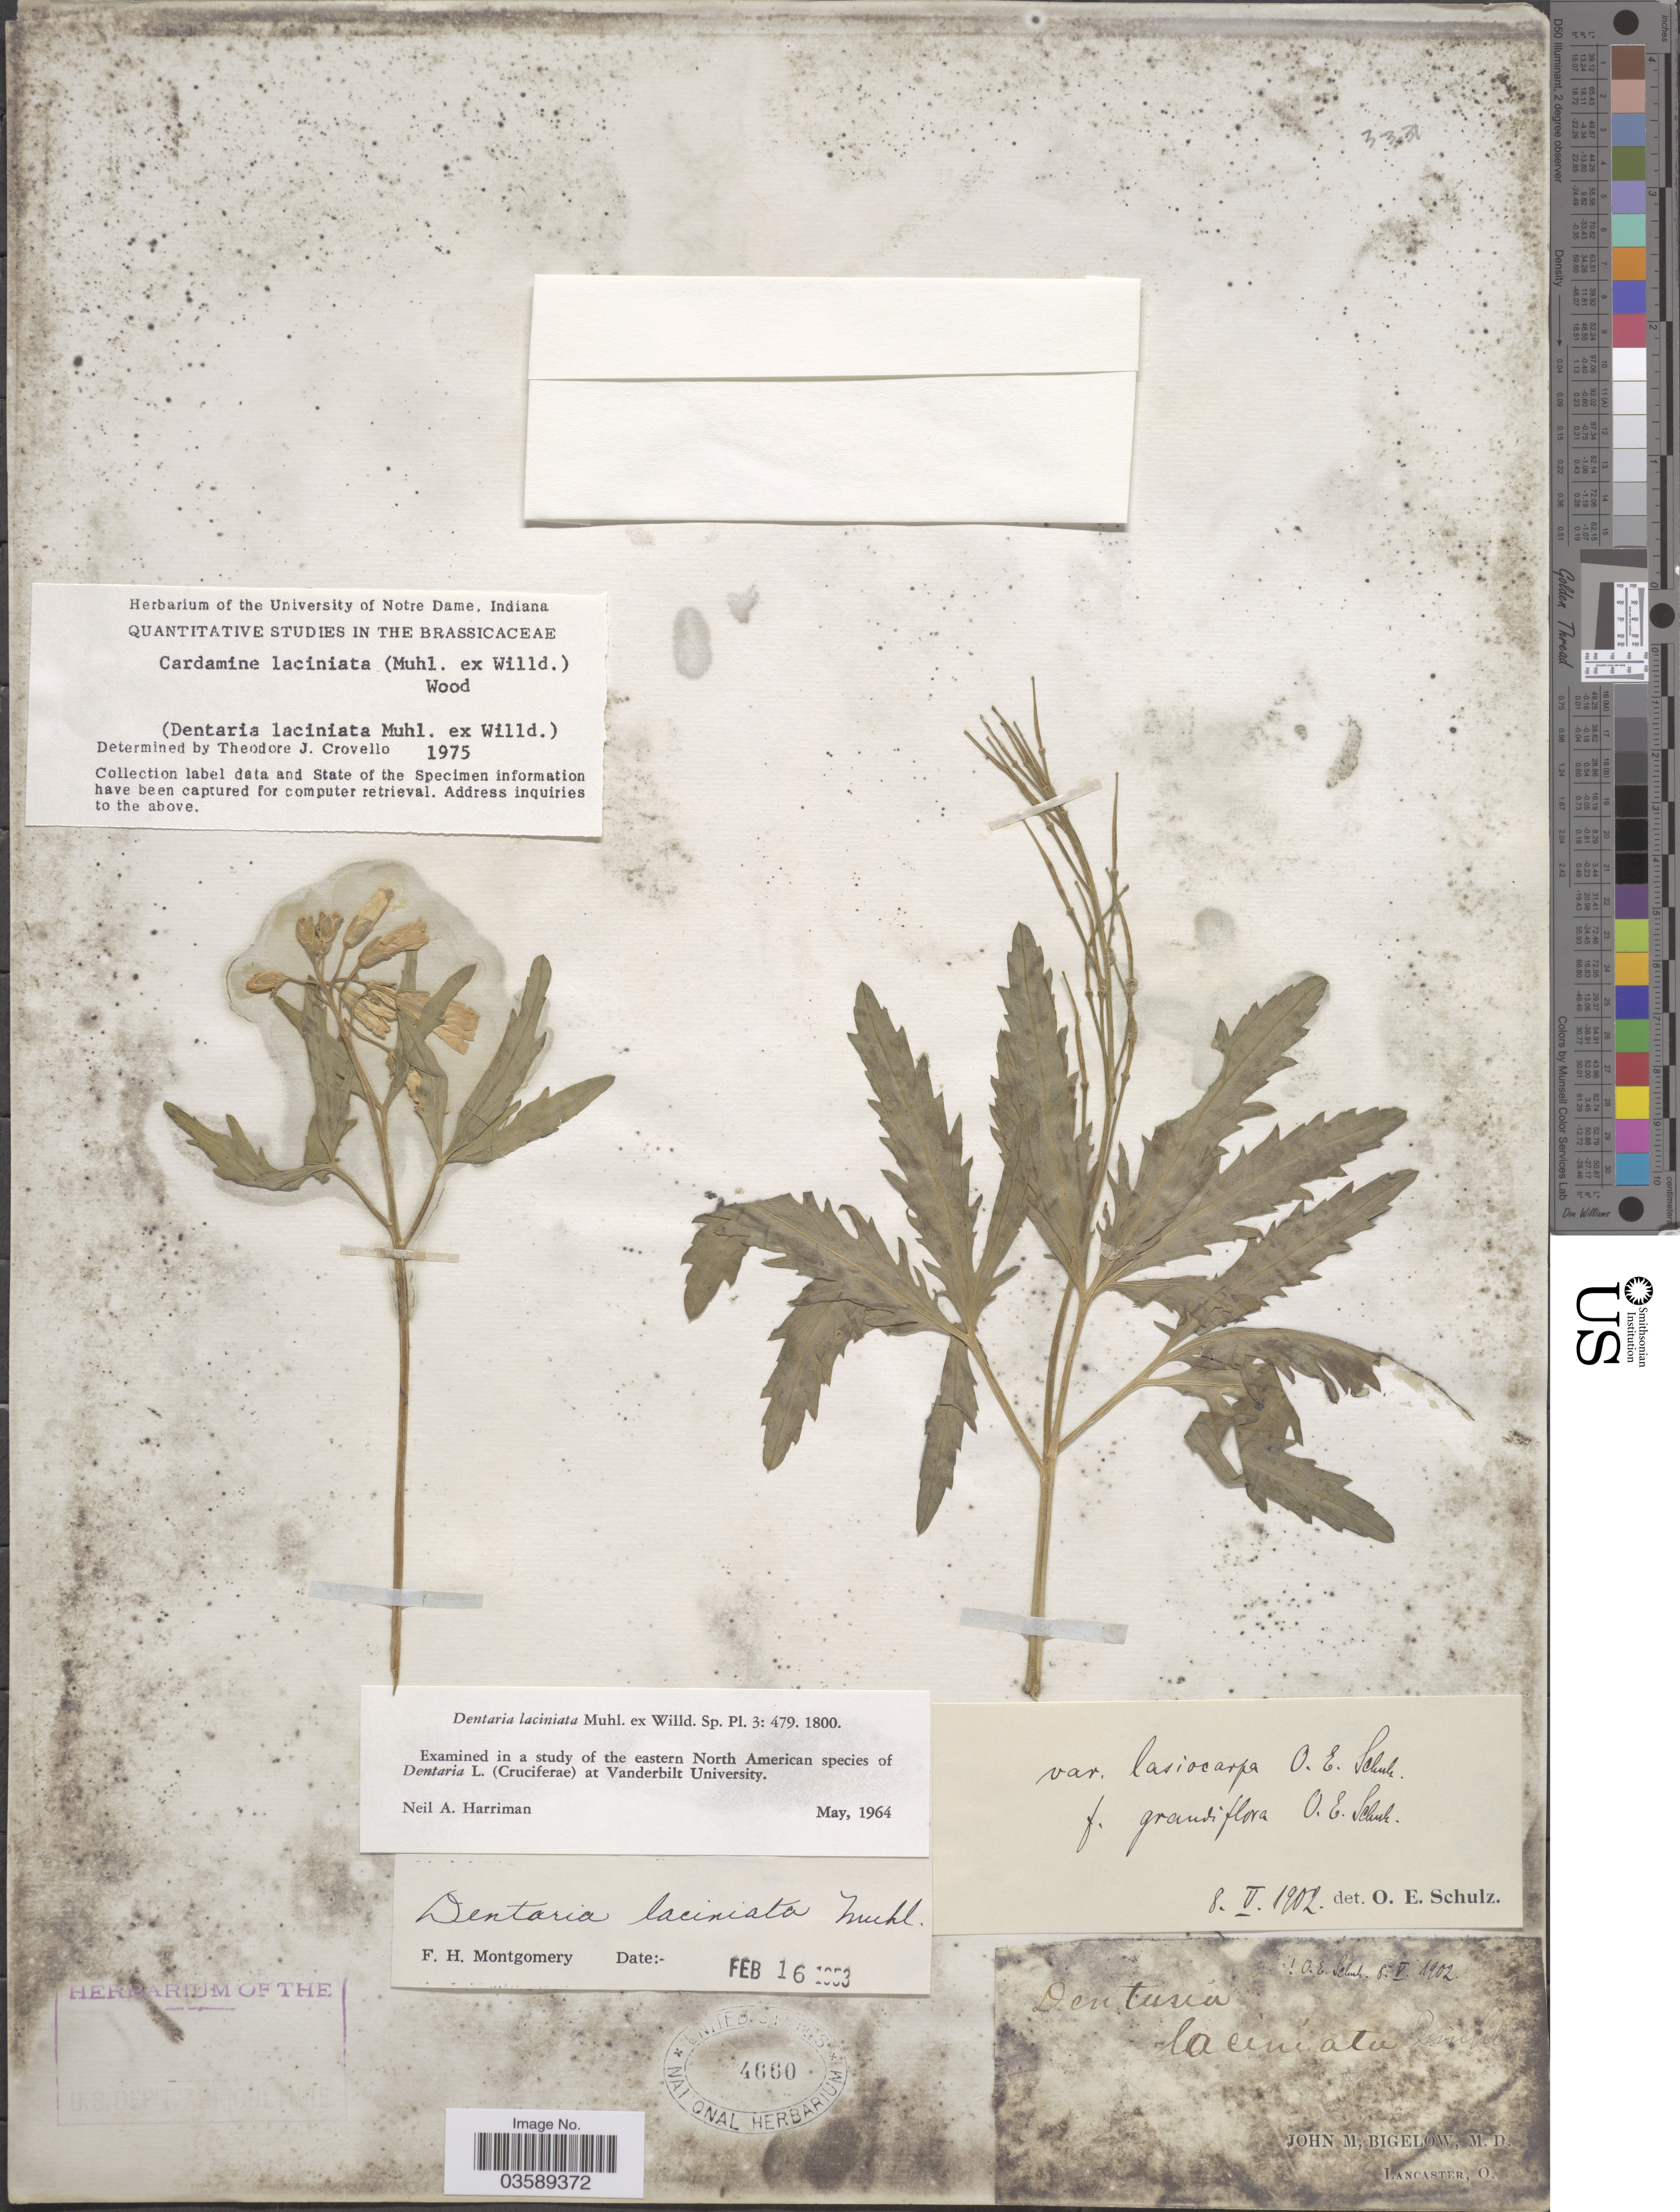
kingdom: Plantae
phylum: Tracheophyta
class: Magnoliopsida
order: Brassicales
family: Brassicaceae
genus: Cardamine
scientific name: Cardamine laciniata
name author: (Hook.) Steud.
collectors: J. M. Bigelow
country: United States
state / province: Ohio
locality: Lancaster.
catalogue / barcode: US 4660